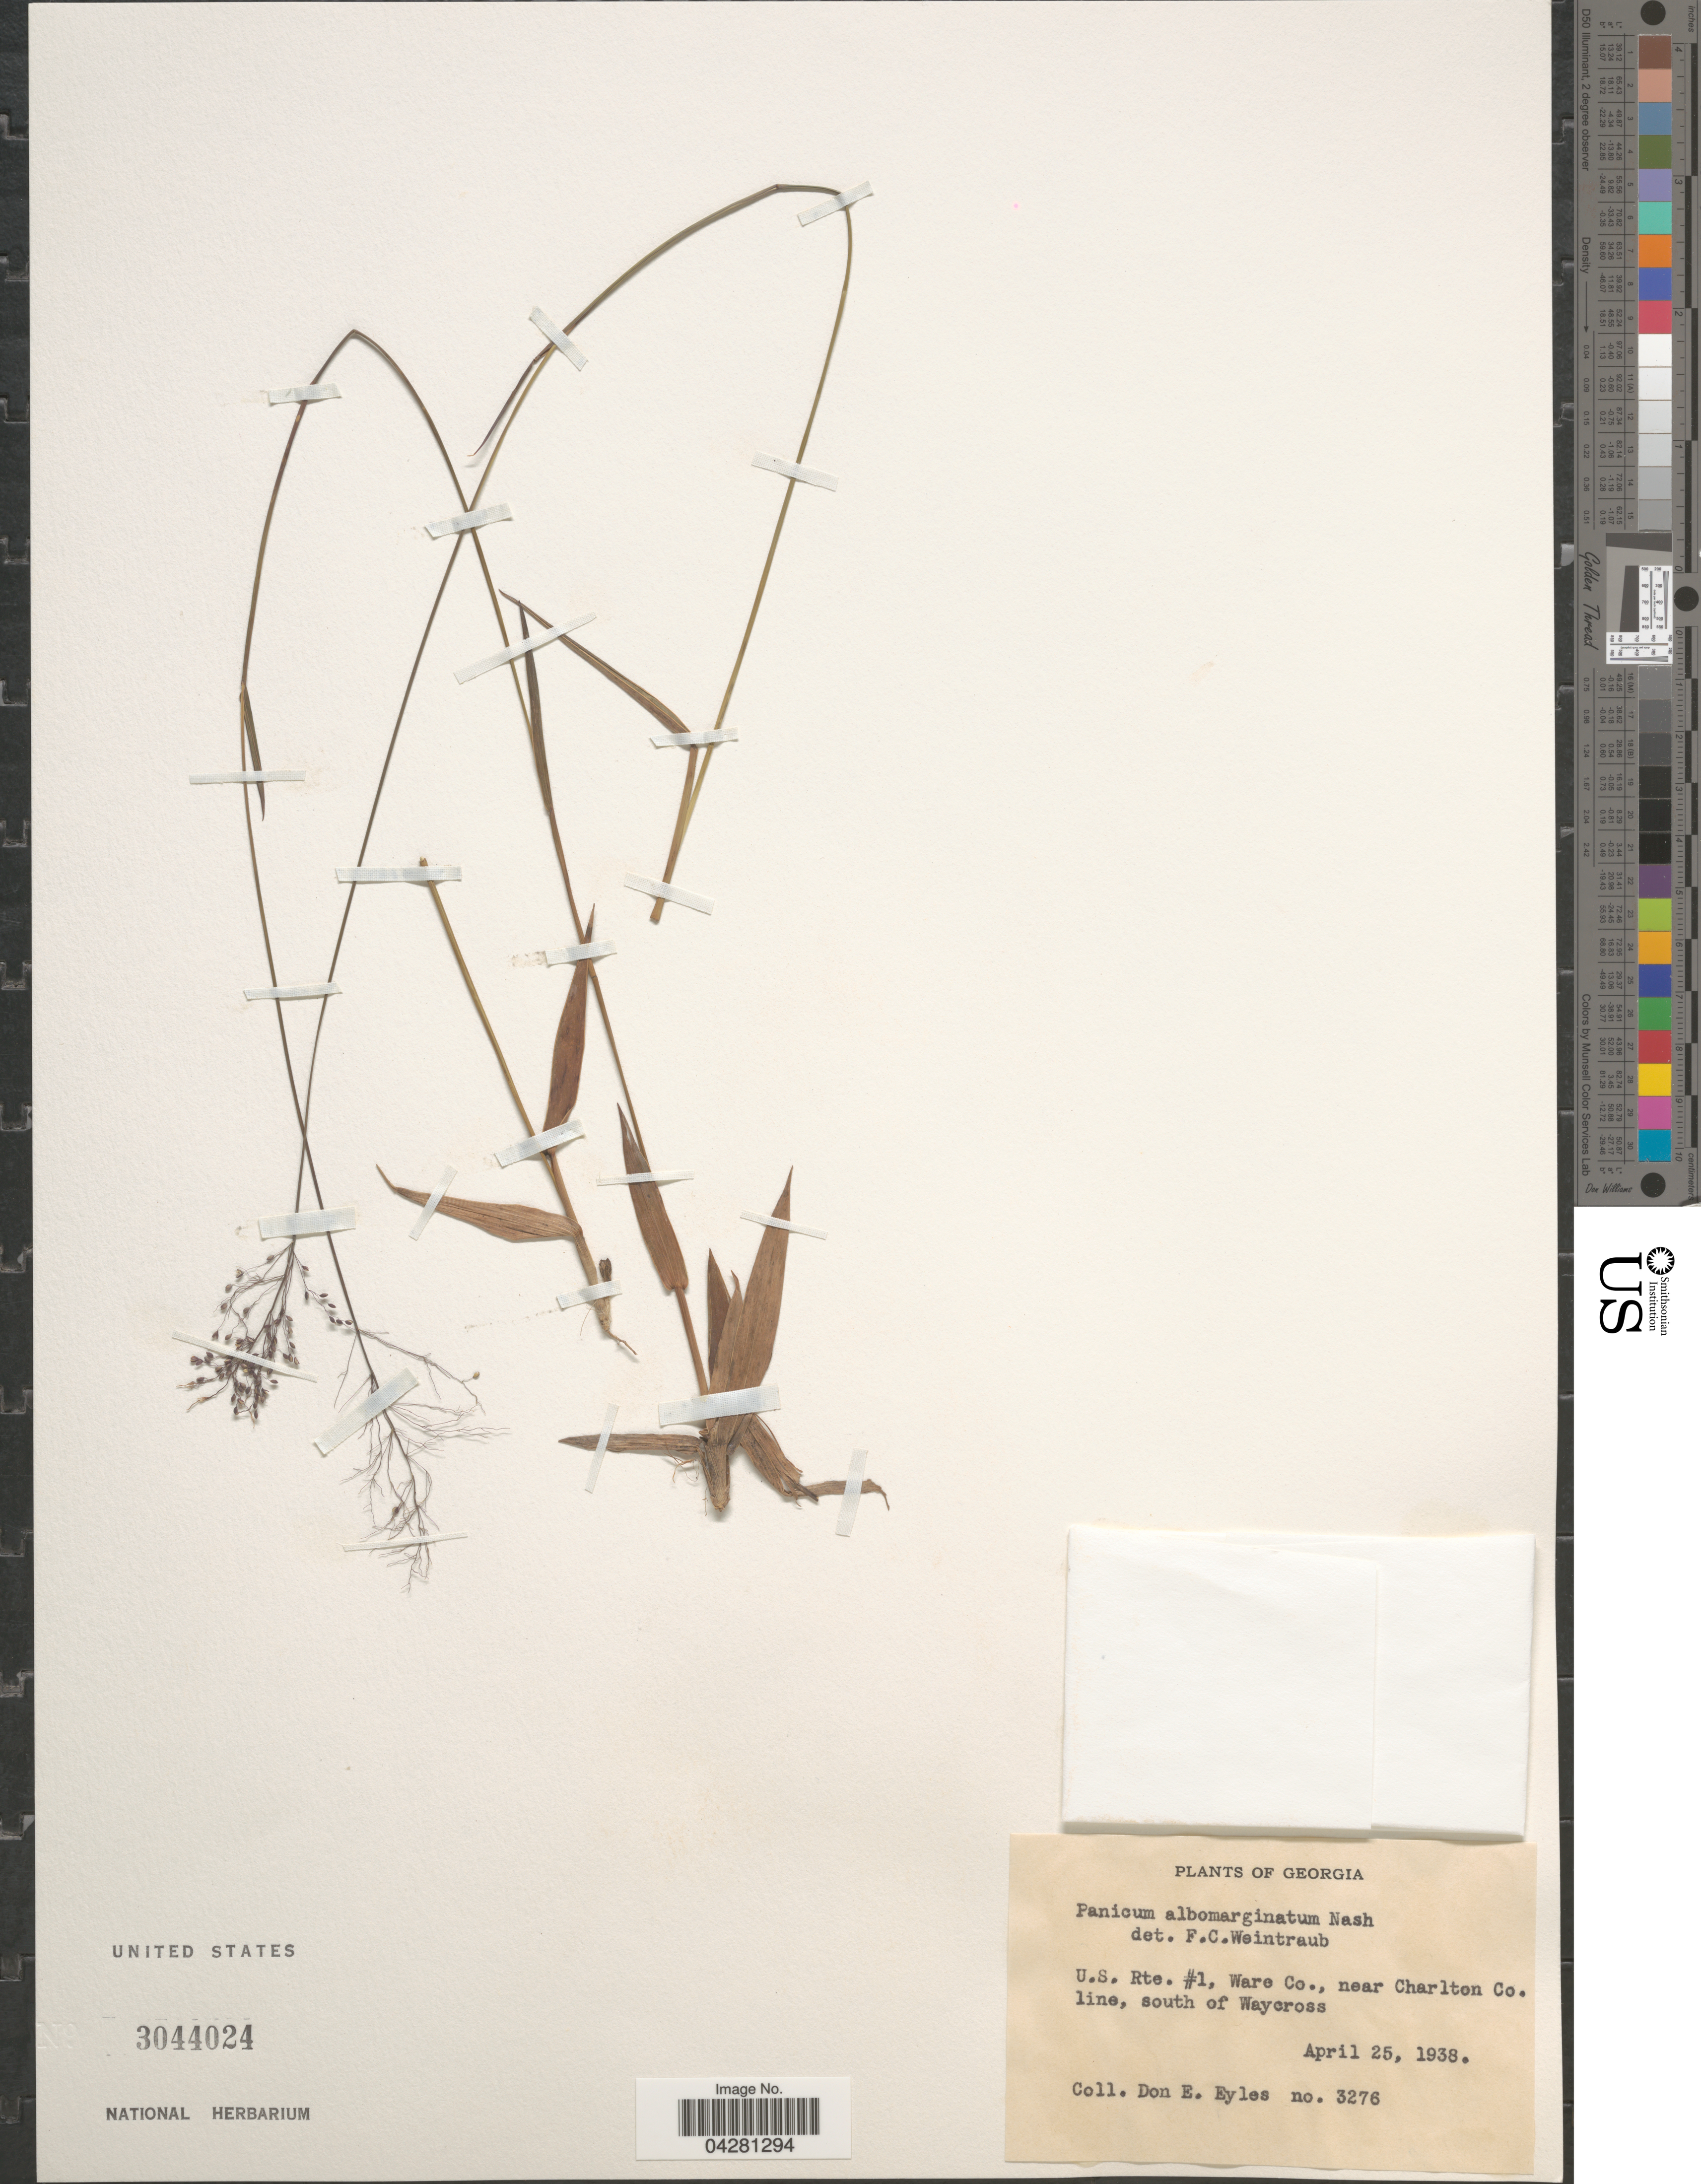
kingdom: Plantae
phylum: Tracheophyta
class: Liliopsida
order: Poales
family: Poaceae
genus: Dichanthelium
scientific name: Dichanthelium dichotomum var. unciphyllum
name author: (Trin.) Davidse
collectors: D. Eyles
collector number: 3276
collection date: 1938-04-25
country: United States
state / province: Georgia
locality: U.S. Rte. #1, Ware Co., near Charlton Co. line, south of Waycross.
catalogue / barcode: US 3044024